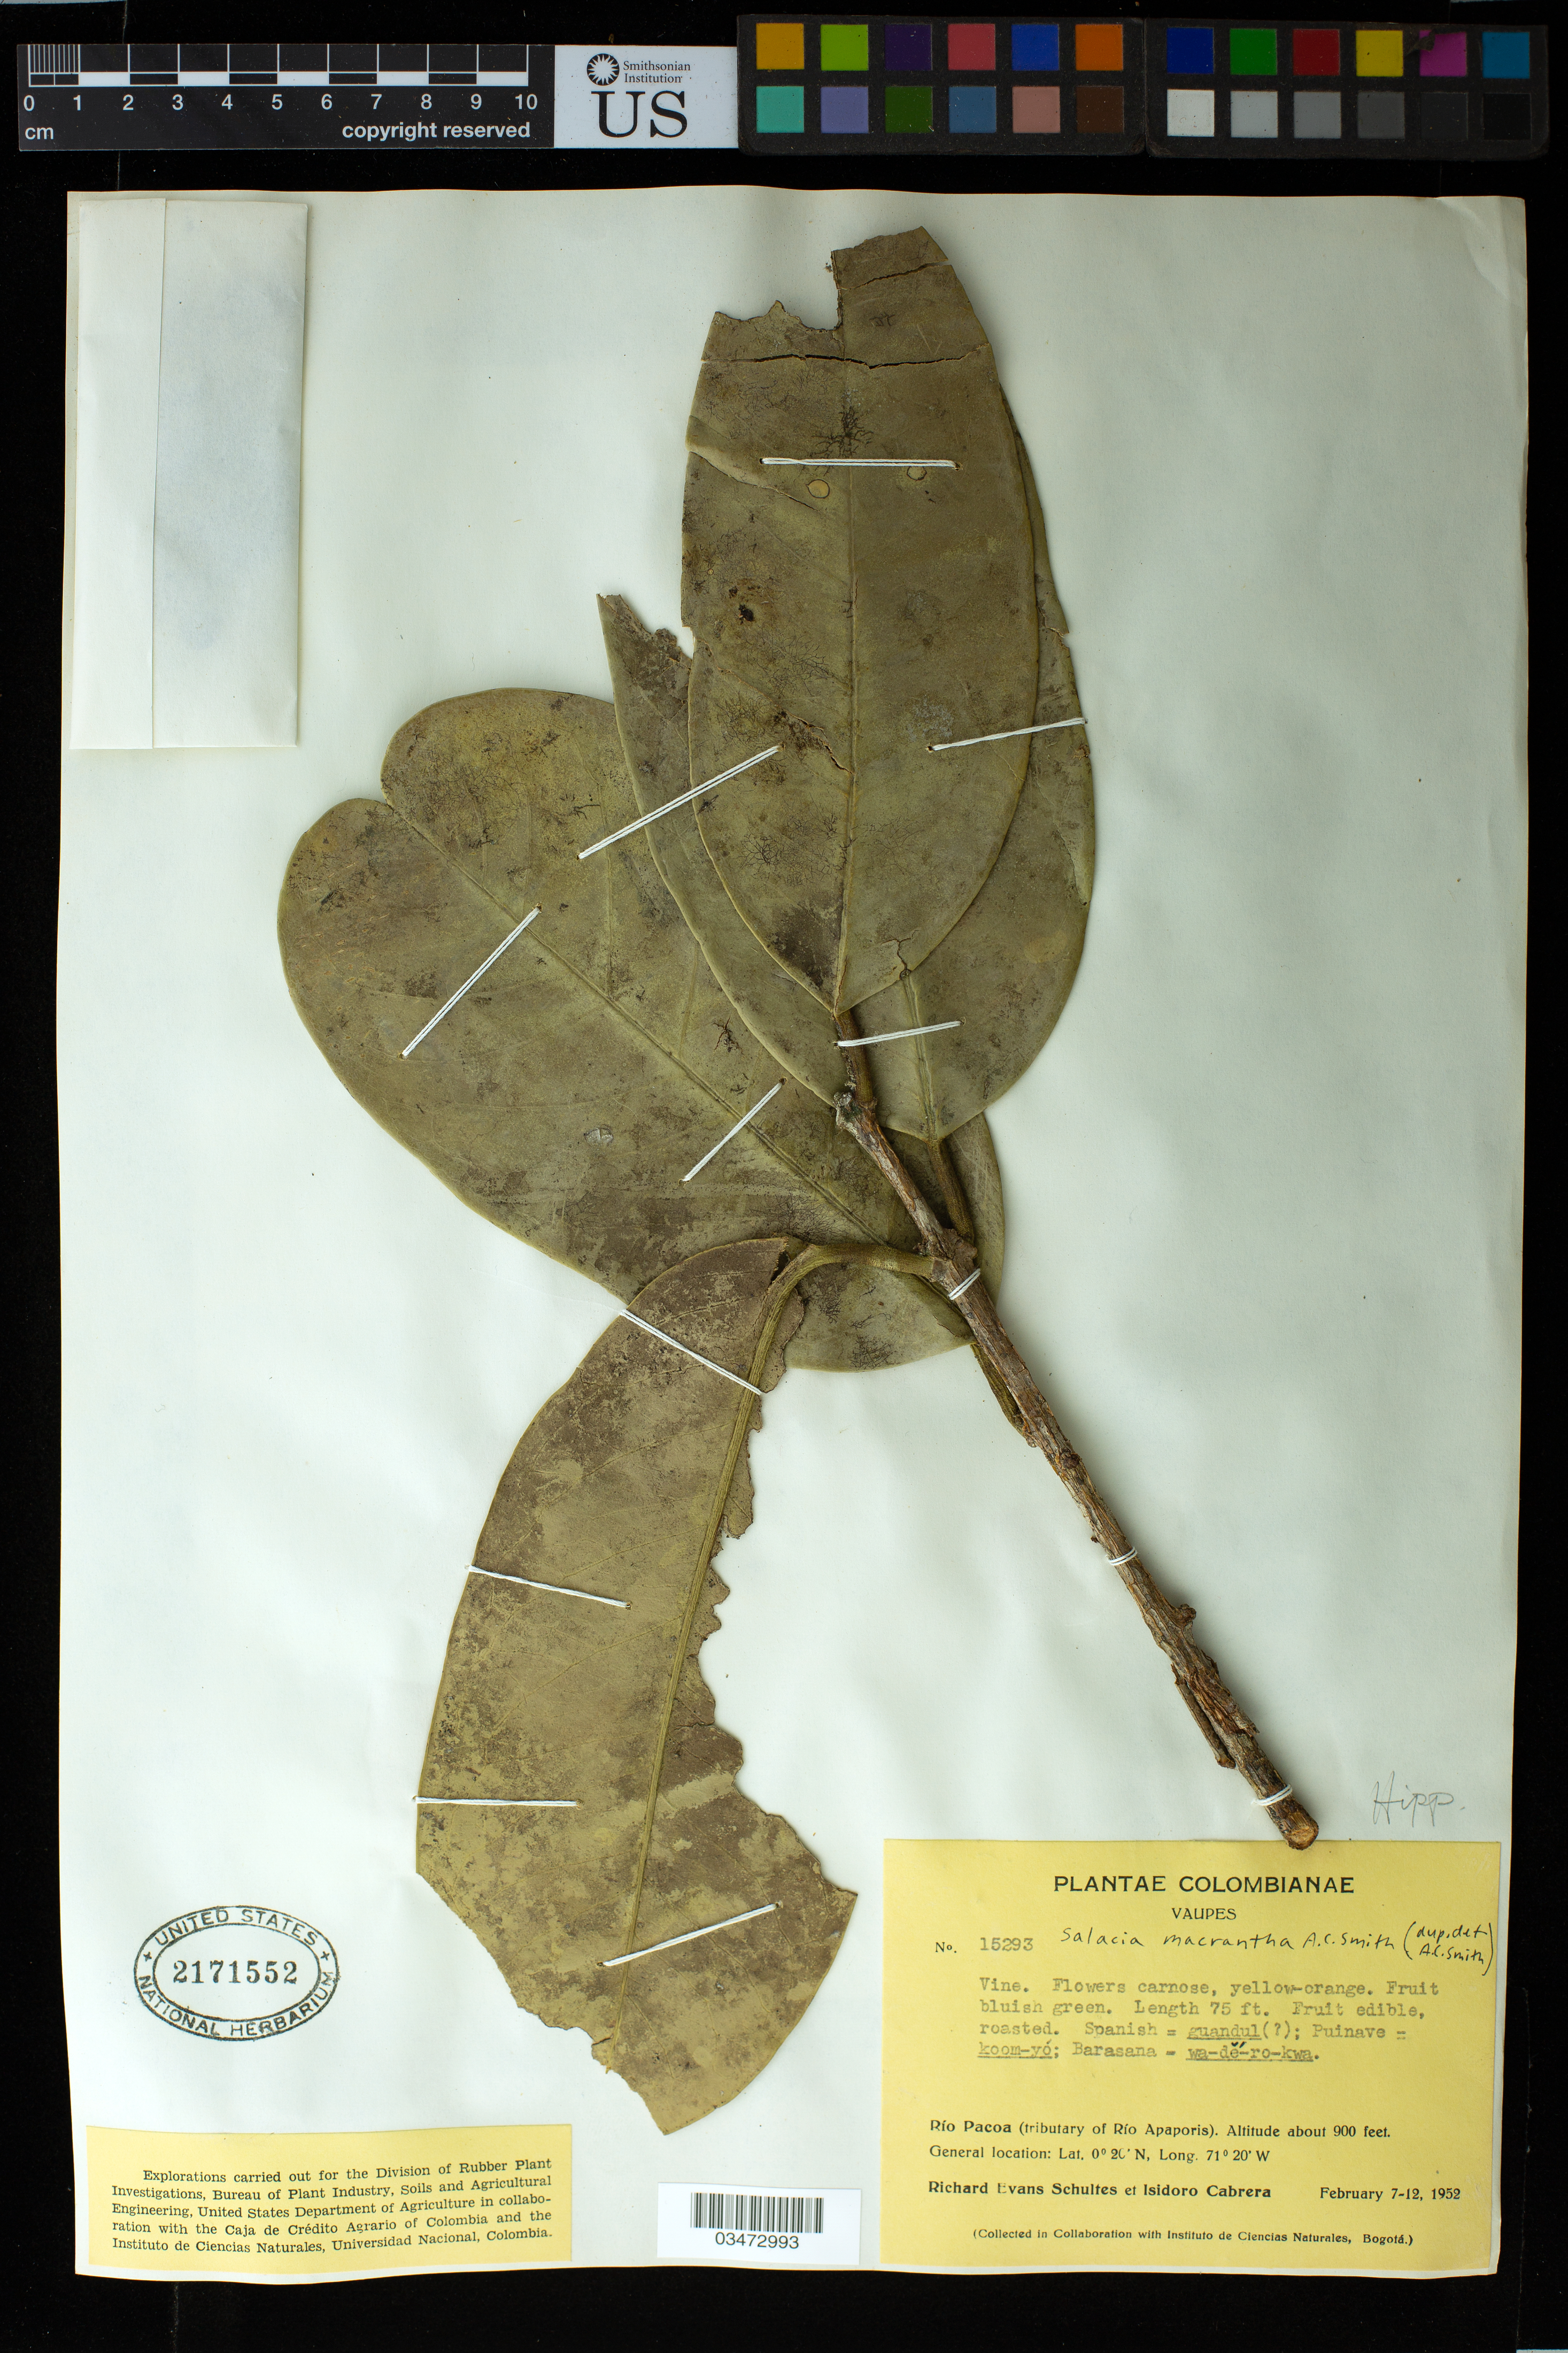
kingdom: Plantae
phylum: Tracheophyta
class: Magnoliopsida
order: Celastrales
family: Celastraceae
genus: Salacia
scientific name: Salacia macrantha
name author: A.C. Sm.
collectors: R. E. Schultes & I. Cabrera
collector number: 15293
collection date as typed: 07 Feb 1952 to 12 Feb 1952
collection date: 1952-02-07/1952-02-12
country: Colombia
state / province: Vaupés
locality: Río Pacoa (tributary of Río Apaporis)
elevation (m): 274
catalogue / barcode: US 2171552